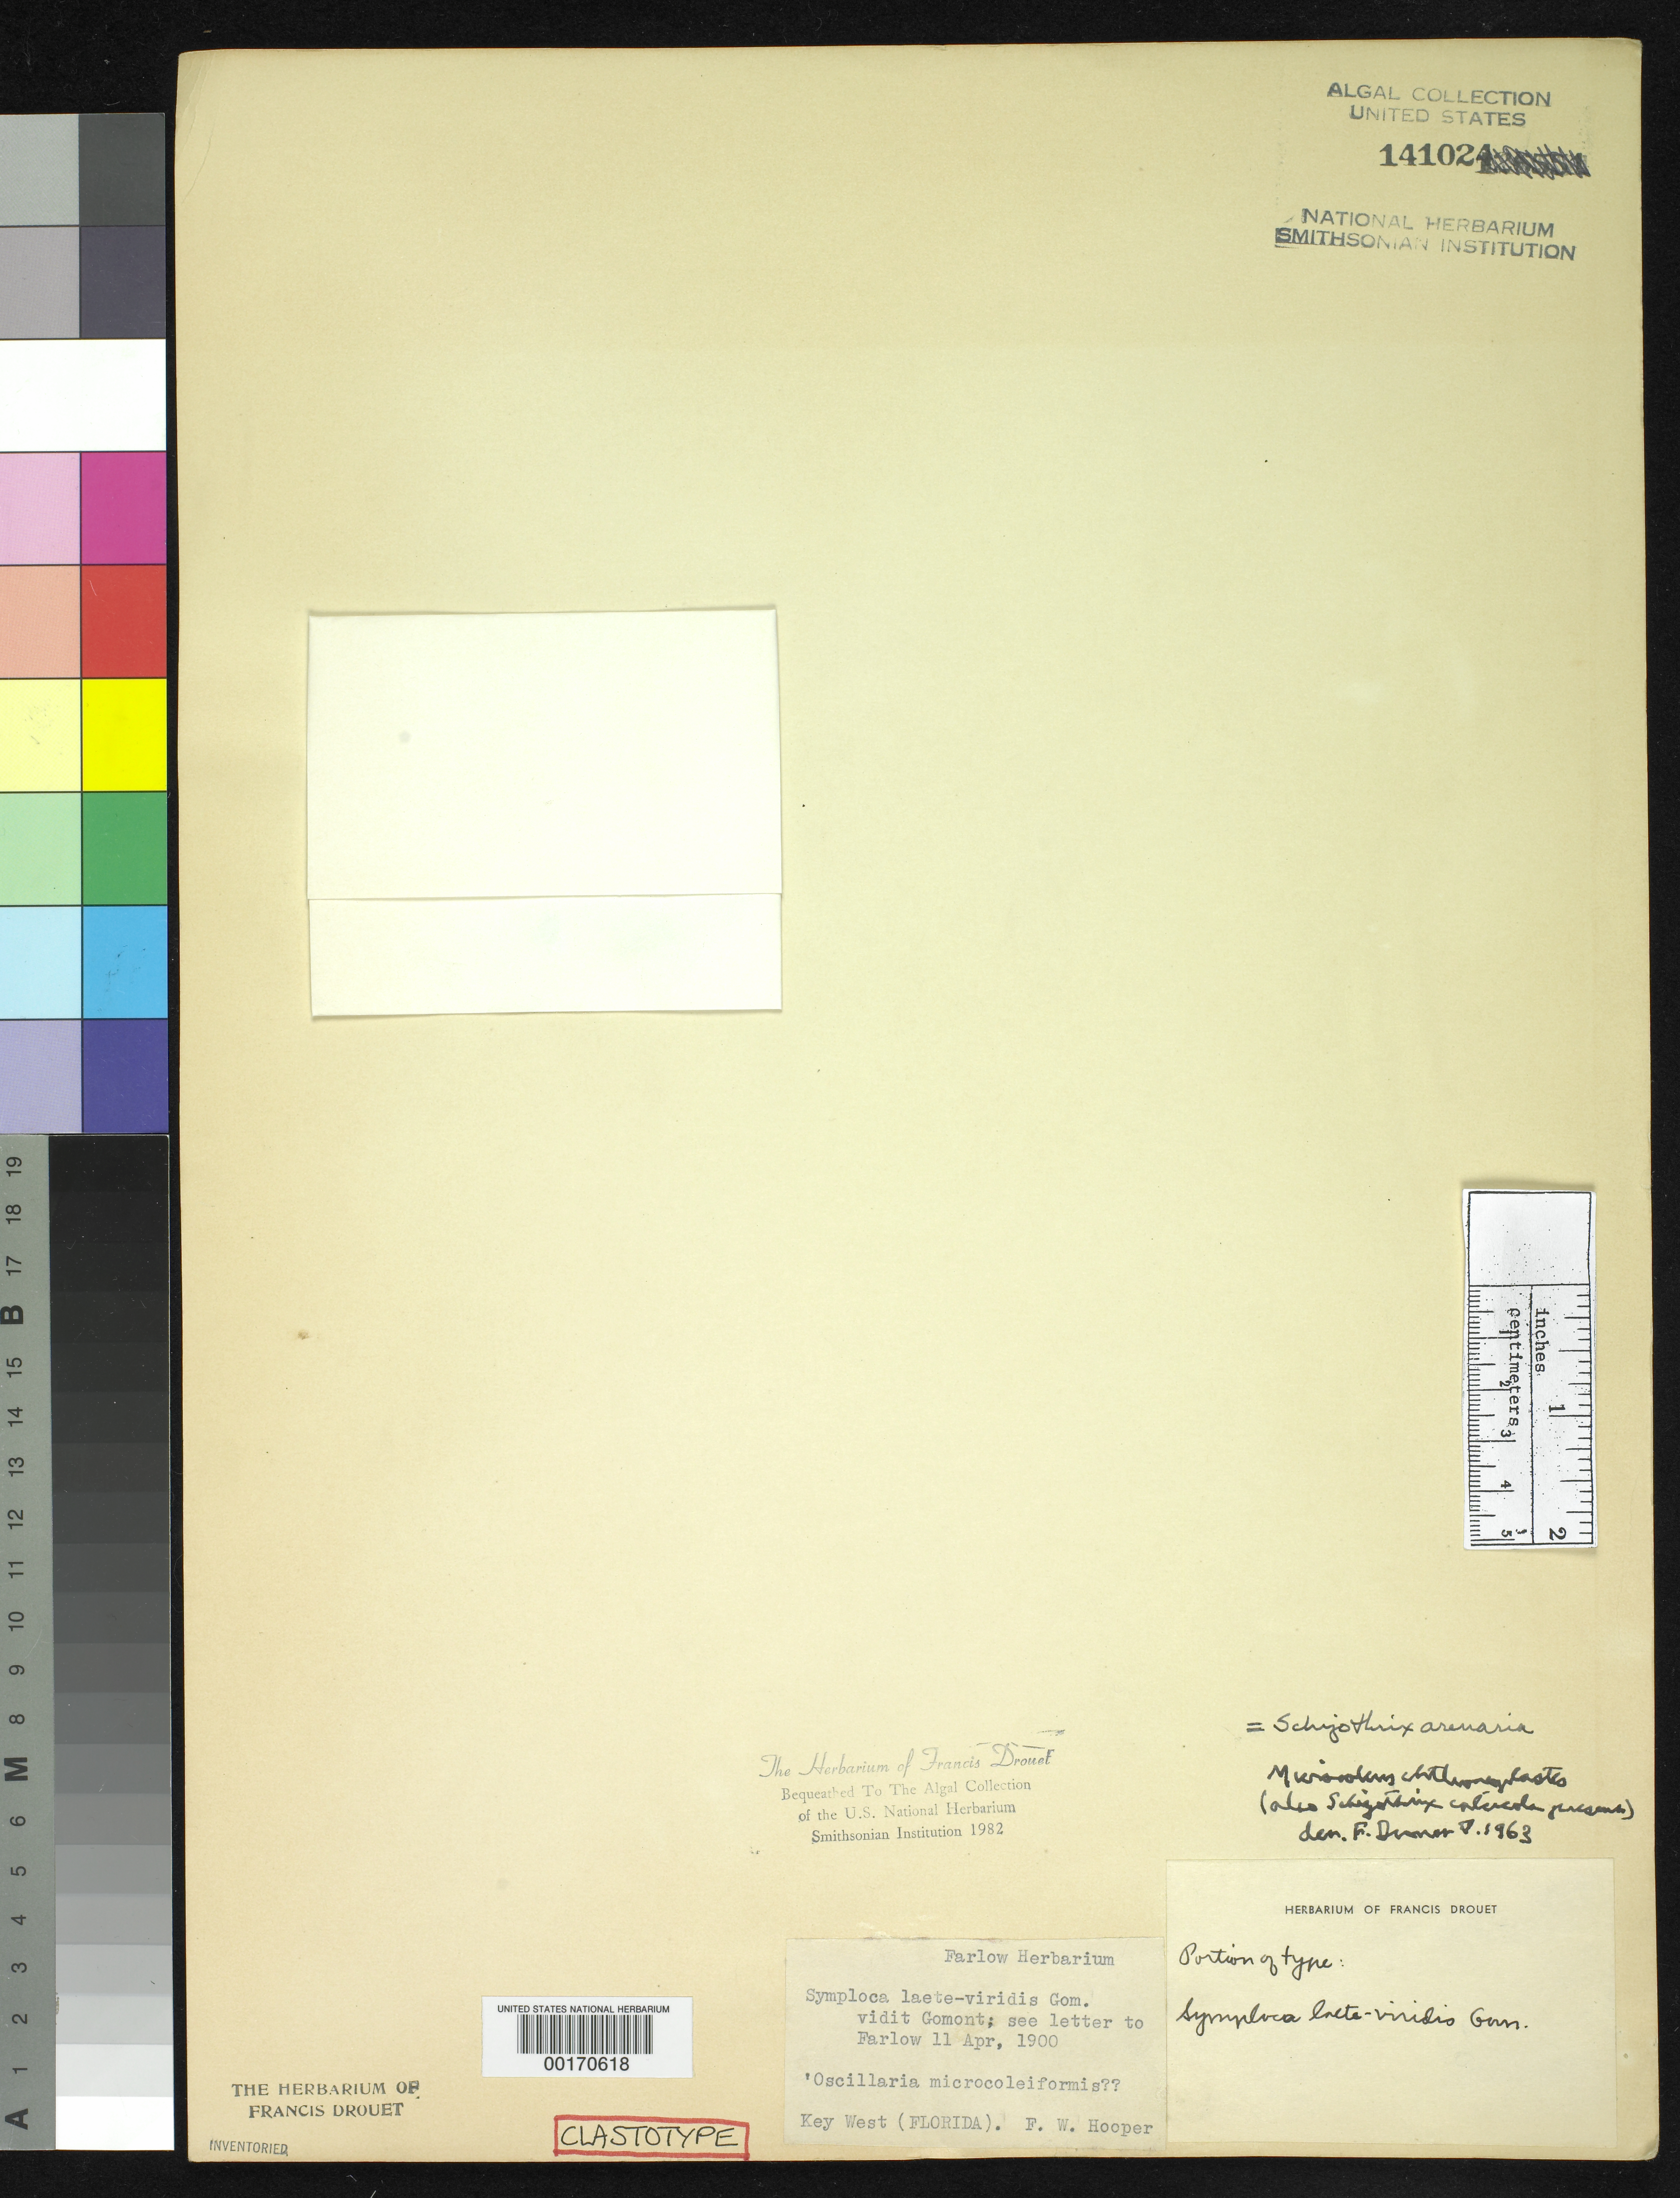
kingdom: Bacteria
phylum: Cyanobacteria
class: Cyanobacteriia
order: Cyanobacteriales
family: Coleofasciculaceae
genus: Symploca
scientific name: Symploca laete-viridis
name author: Gomont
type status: Clastotype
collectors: F. Hooper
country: United States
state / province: Florida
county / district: Monroe County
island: Key West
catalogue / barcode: US 141024